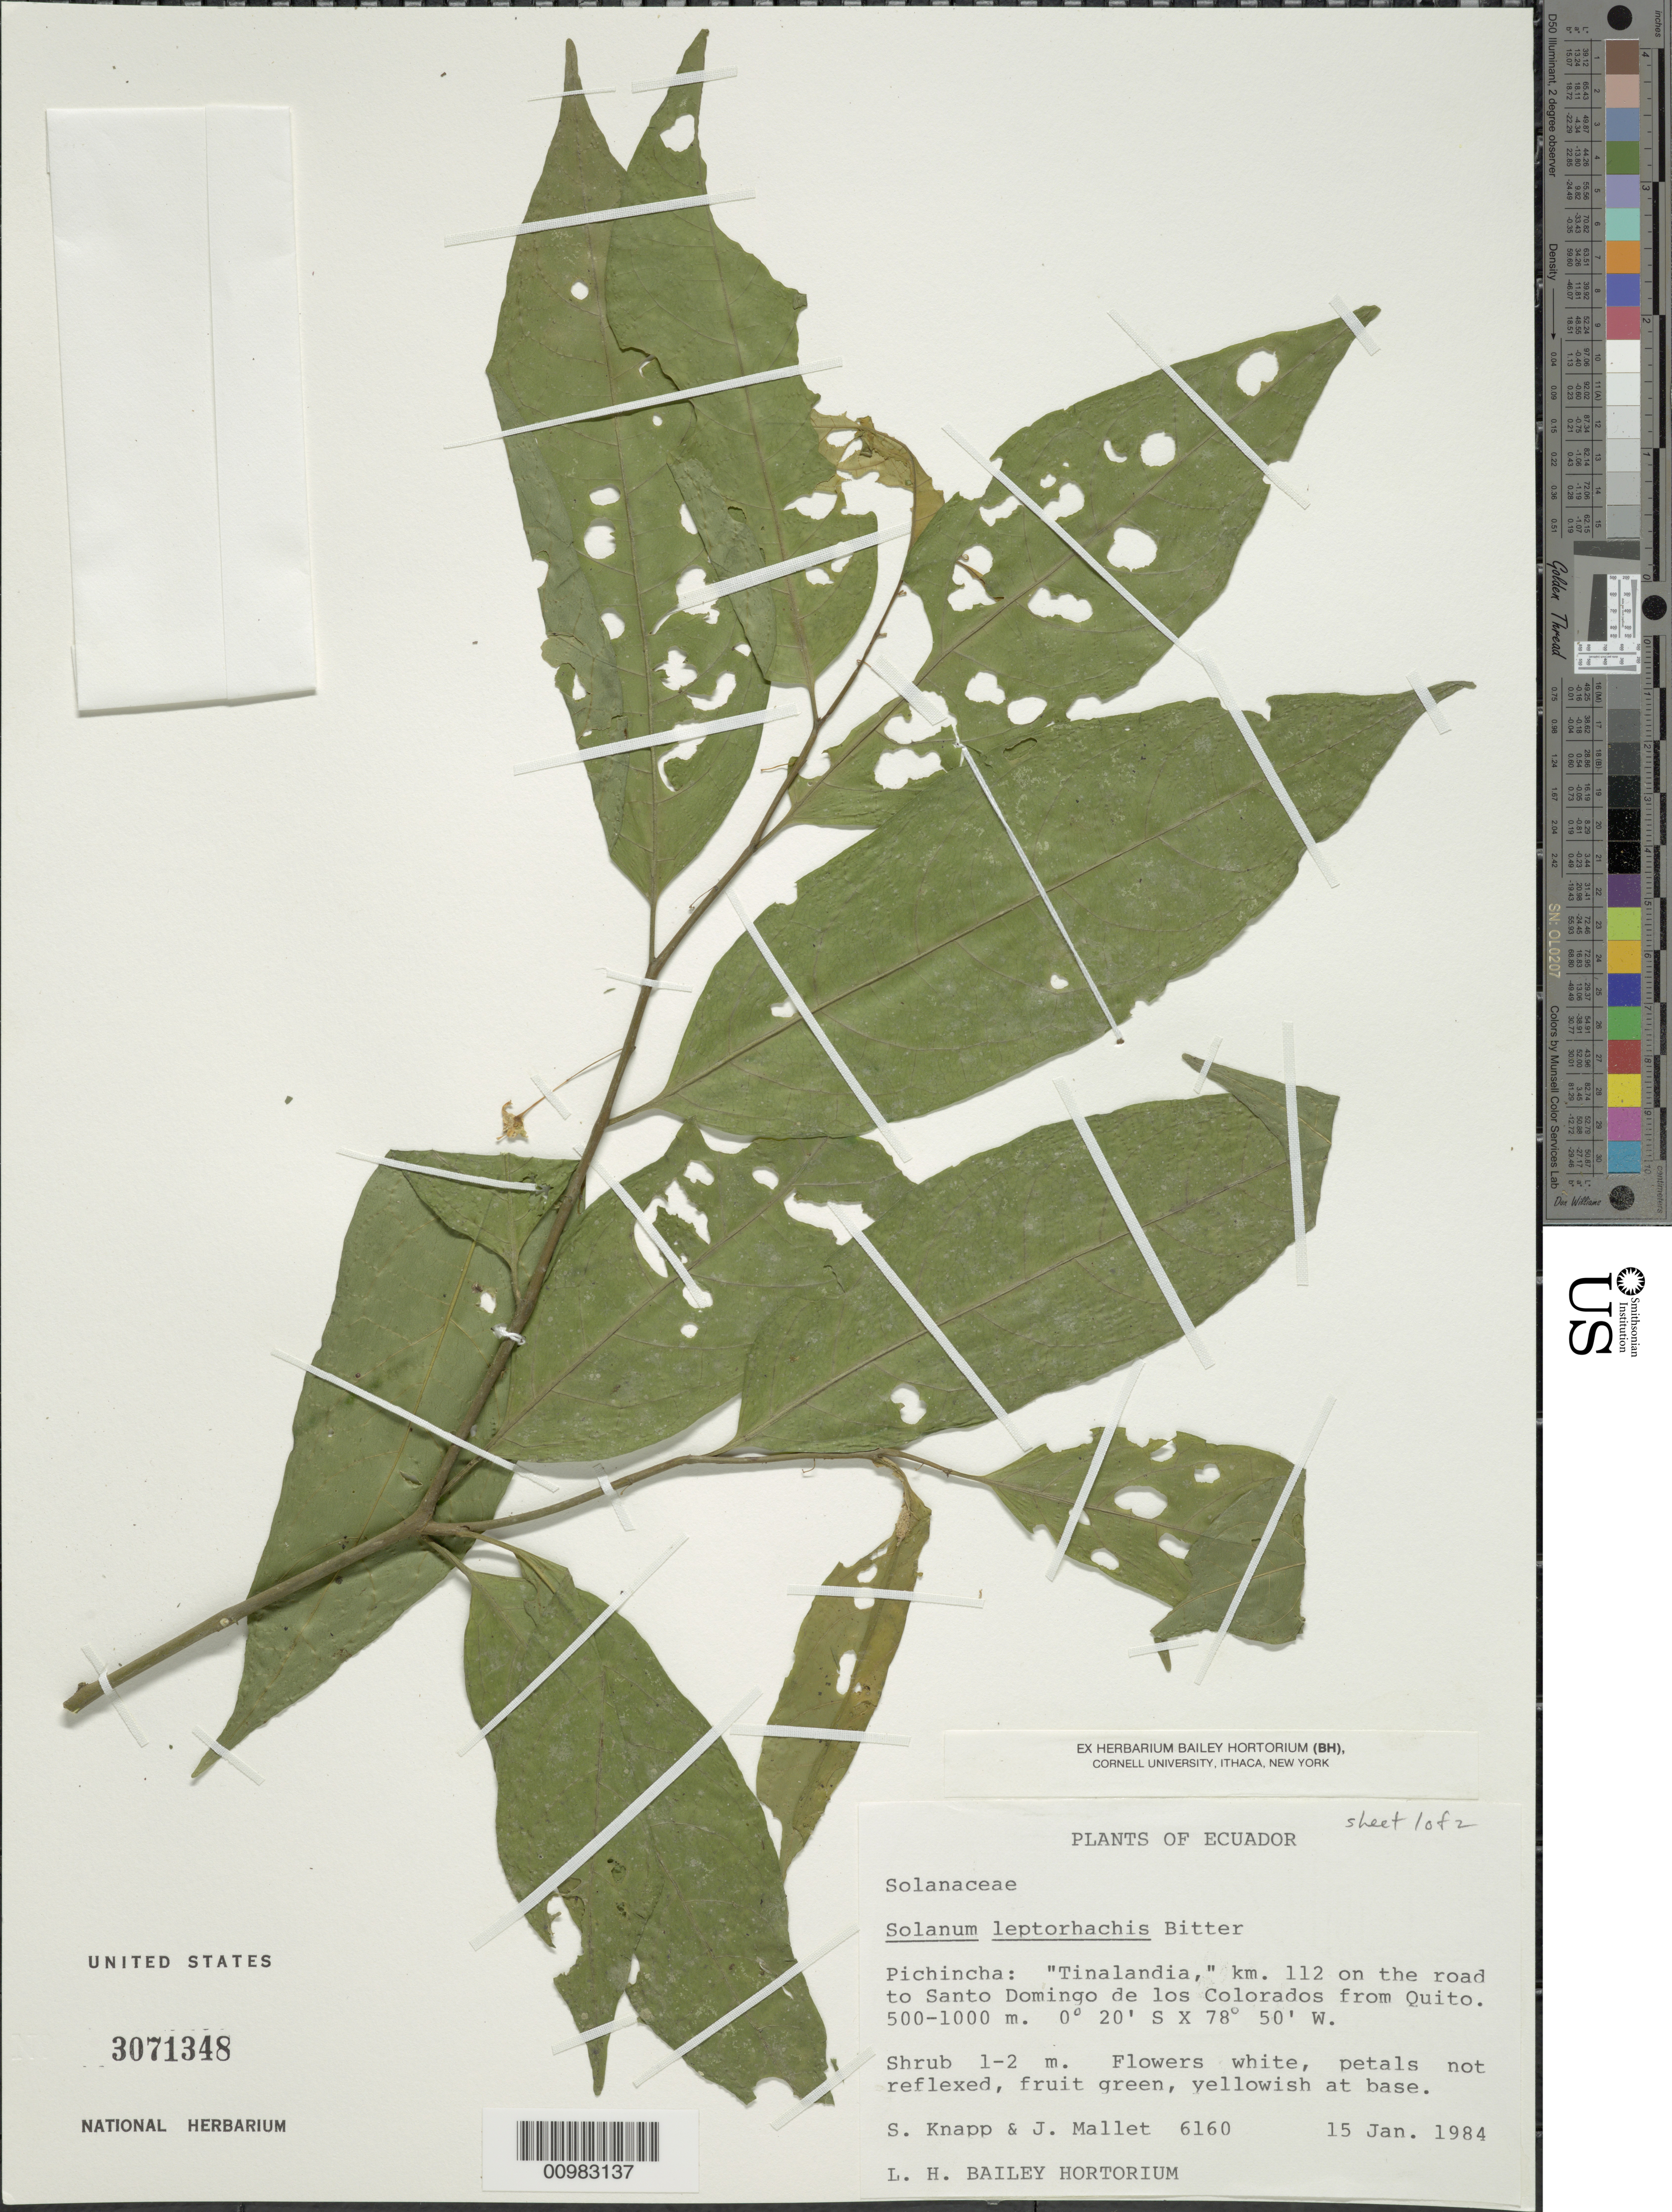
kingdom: Plantae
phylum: Tracheophyta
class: Magnoliopsida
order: Solanales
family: Solanaceae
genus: Solanum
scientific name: Solanum leptorhachis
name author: Bitter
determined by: Knapp, S. D.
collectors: S. Knapp & J. Mallet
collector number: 6160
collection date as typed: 15 Jan 1984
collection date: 1984-01-15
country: Ecuador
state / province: Los Rios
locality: km 112 Quito-Santo Domingo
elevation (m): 500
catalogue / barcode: US 3071348